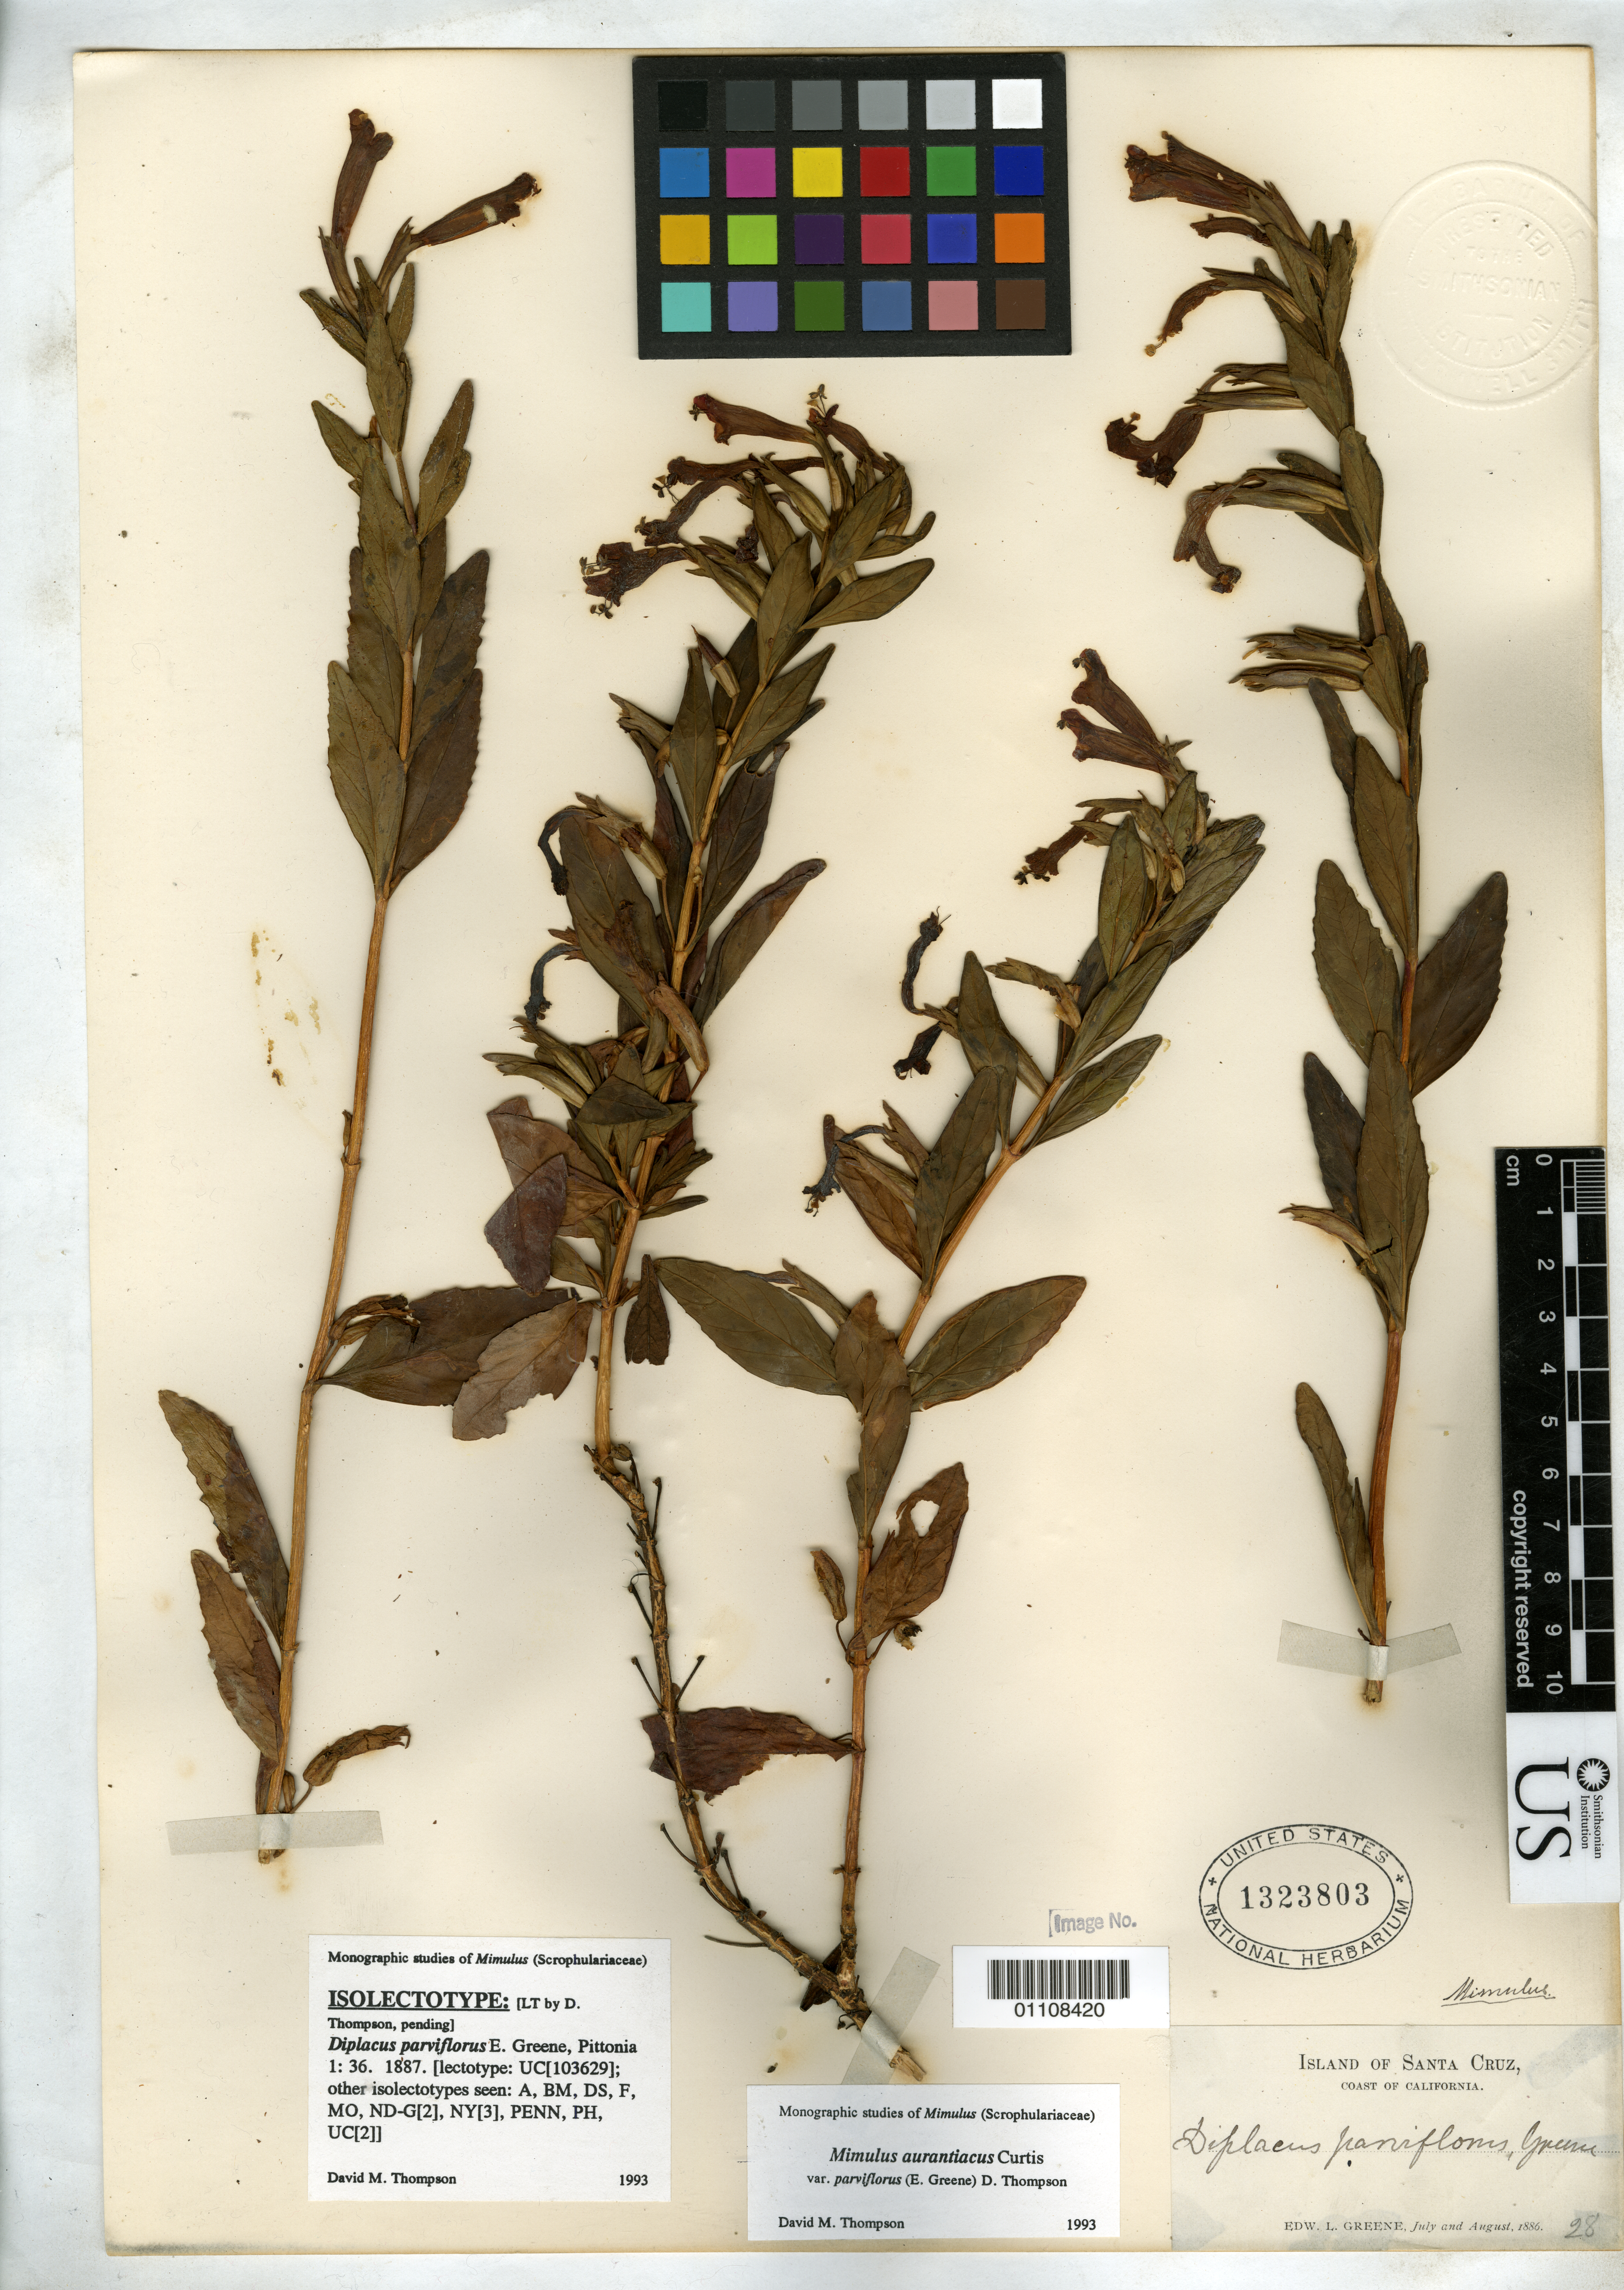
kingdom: Plantae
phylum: Tracheophyta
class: Magnoliopsida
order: Lamiales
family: Phrymaceae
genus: Diplacus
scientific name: Diplacus parviflorus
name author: Greene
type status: Type Collection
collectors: E. L. Greene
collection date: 1886-07/1886-08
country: United States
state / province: California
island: Santa Cruz Island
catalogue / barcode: US 1323803